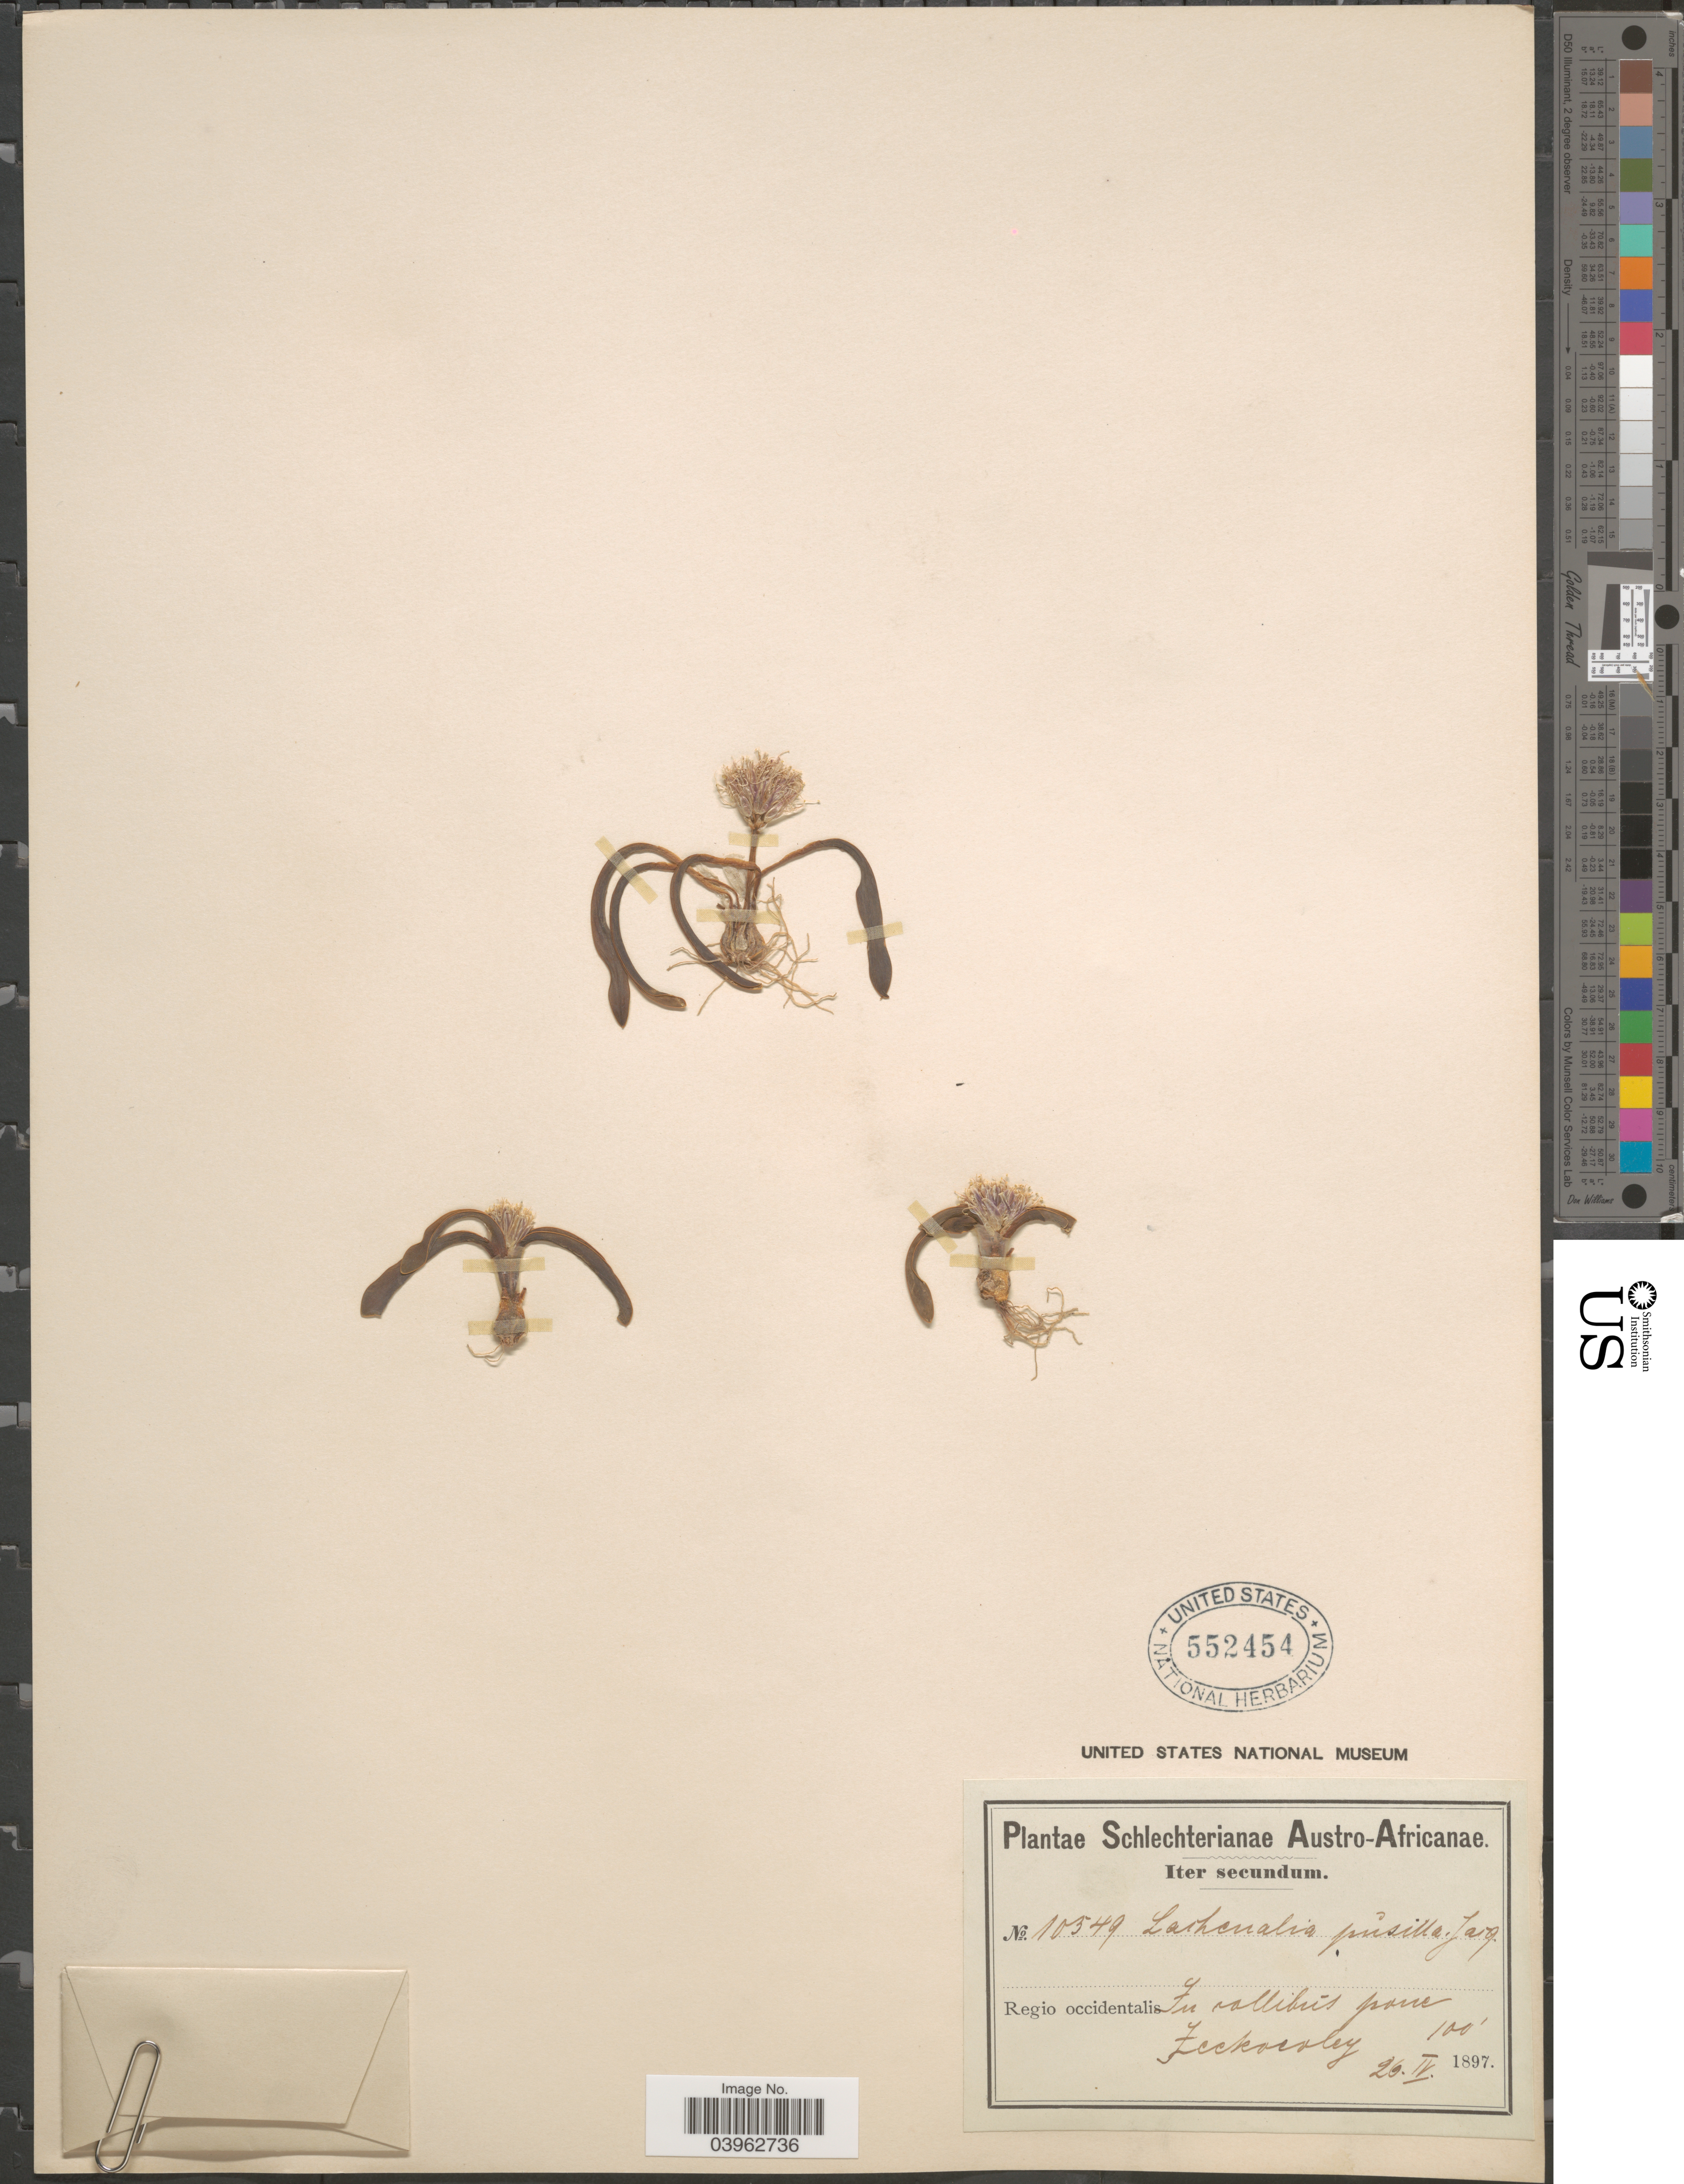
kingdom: Plantae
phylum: Tracheophyta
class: Liliopsida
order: Asparagales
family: Asparagaceae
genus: Lachenalia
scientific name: Lachenalia pusilla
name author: Jacq.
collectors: Schlechter, --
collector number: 10549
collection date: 1897-04-26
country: South Africa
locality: Austro-Africanae. Regio occidentalis In collibus pone Zeekoevley.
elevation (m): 30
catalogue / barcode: US 552454